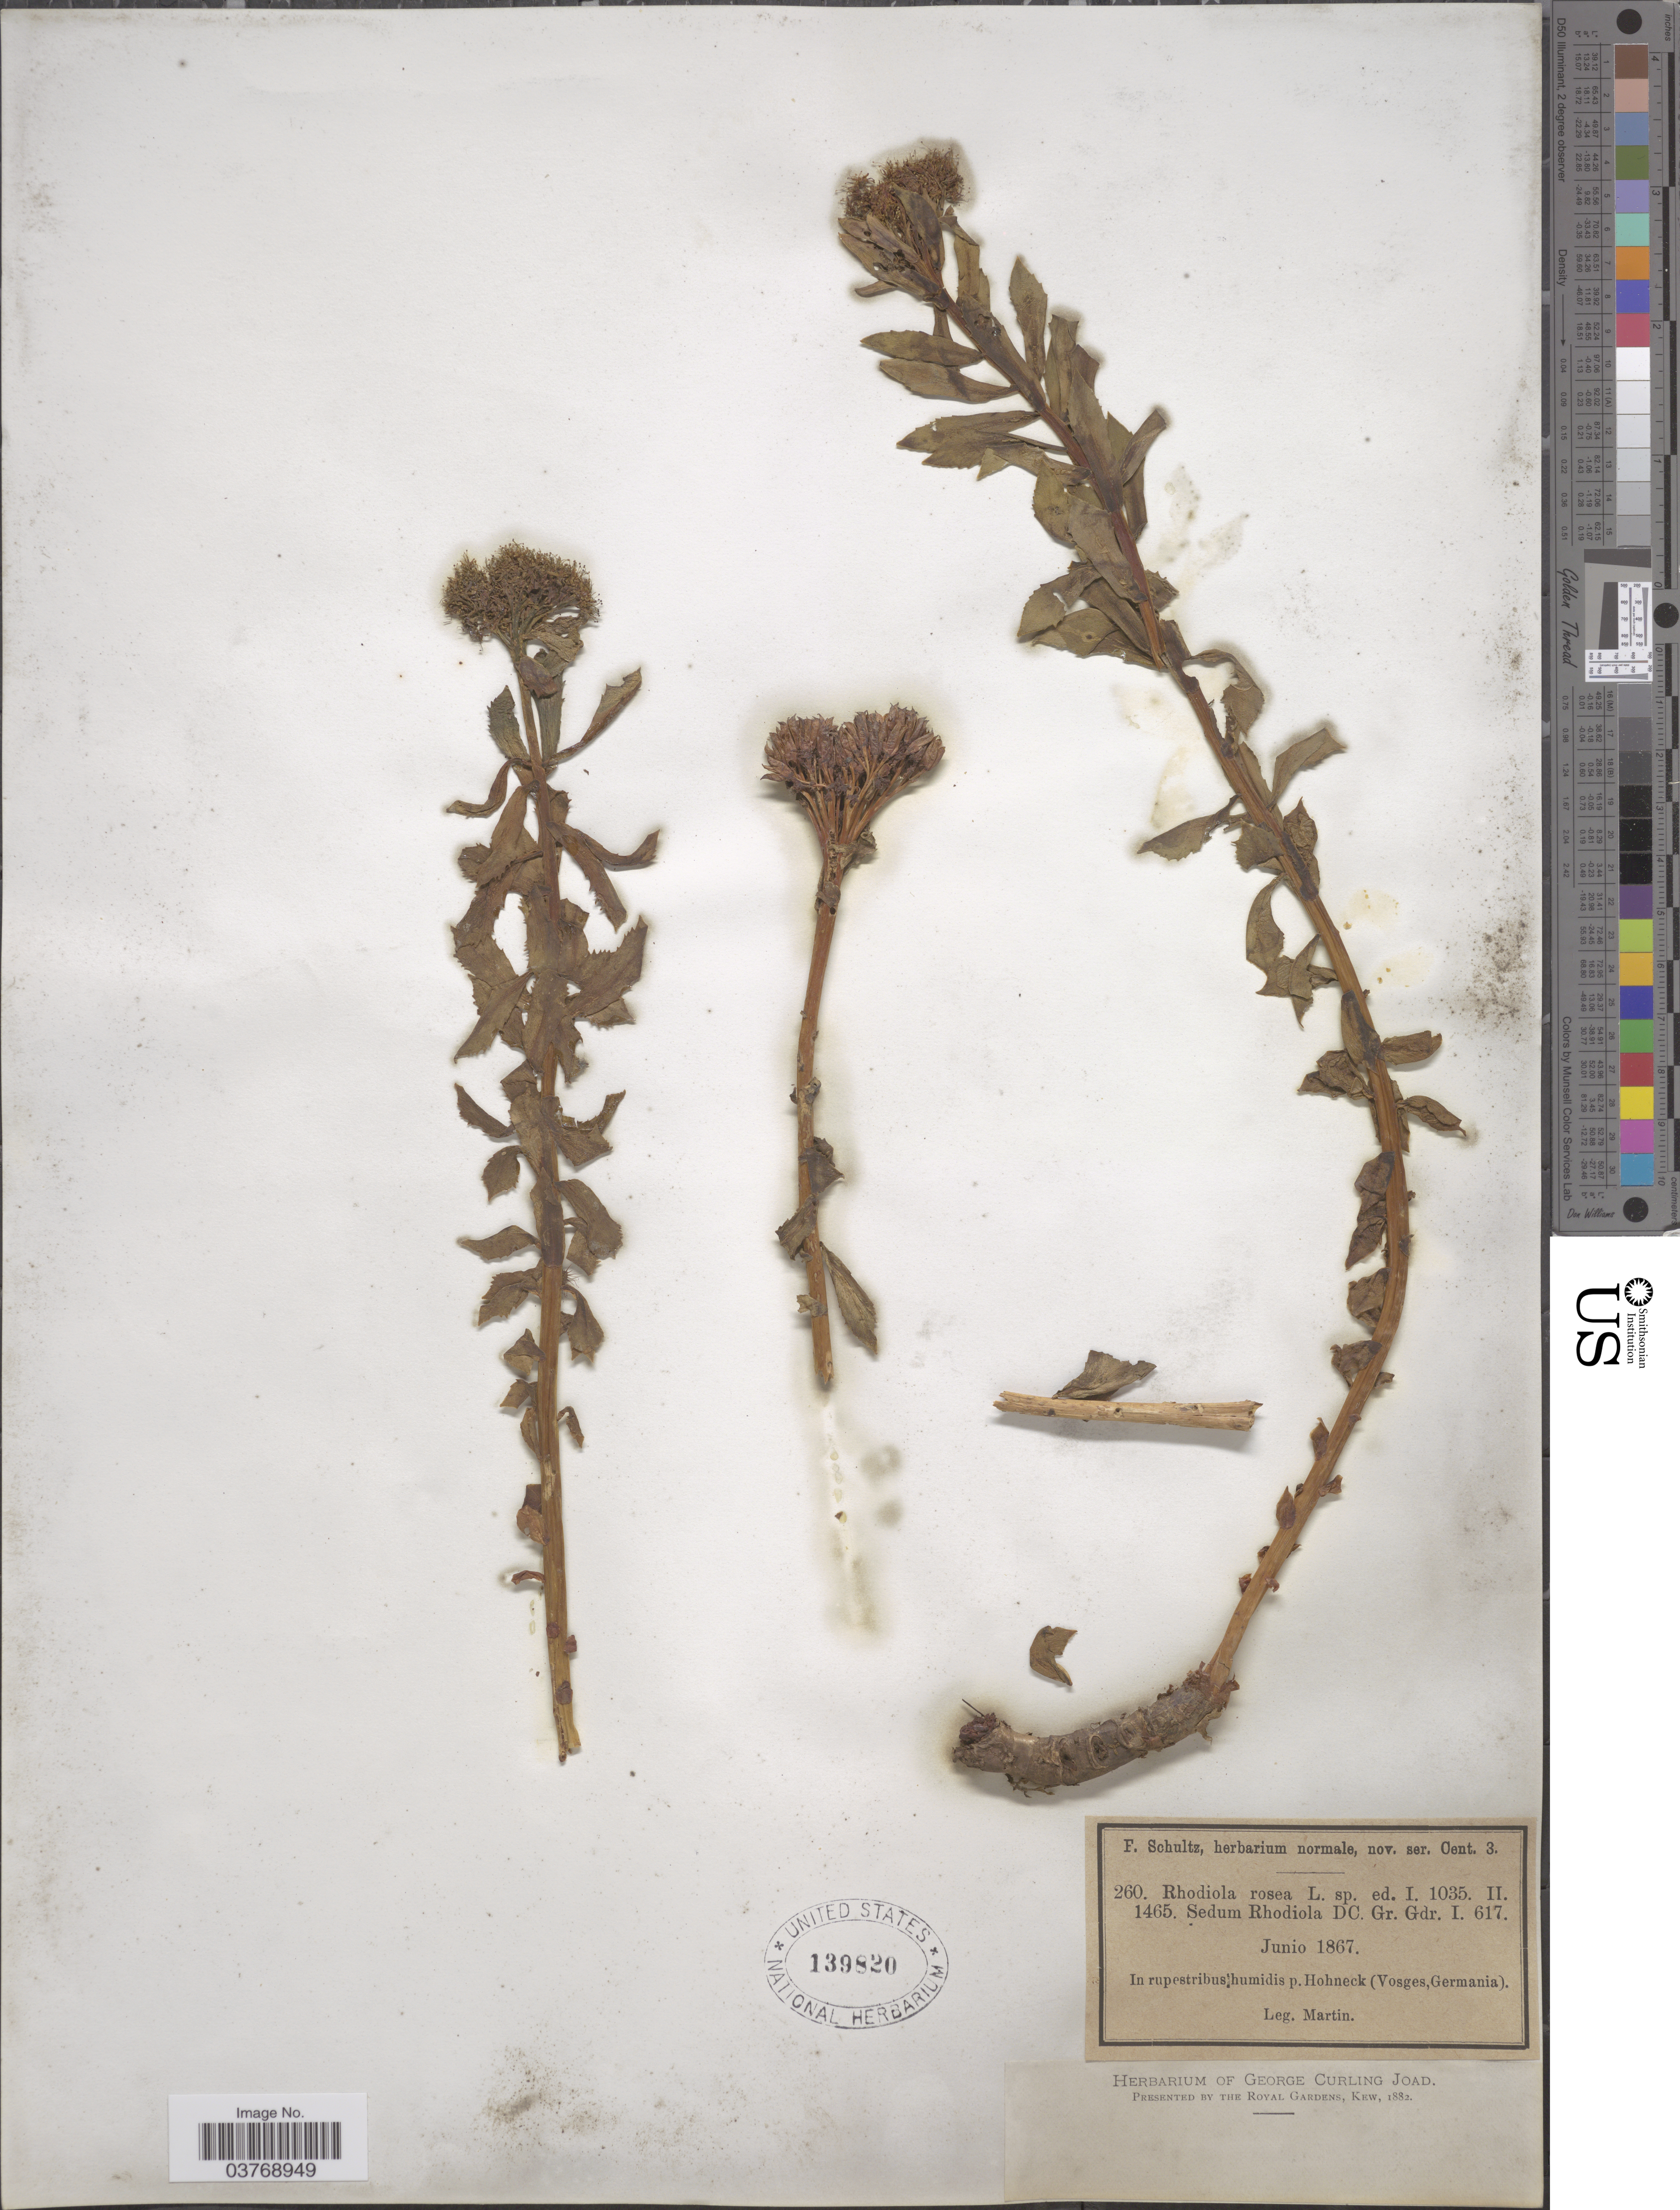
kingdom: Plantae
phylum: Tracheophyta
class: Magnoliopsida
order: Saxifragales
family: Crassulaceae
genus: Rhodiola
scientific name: Rhodiola rosea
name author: L.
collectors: Martin, --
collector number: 260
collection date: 1867-06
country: Germany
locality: In rupestribus humidis p. Hohneck (Vosges).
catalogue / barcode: US 139820